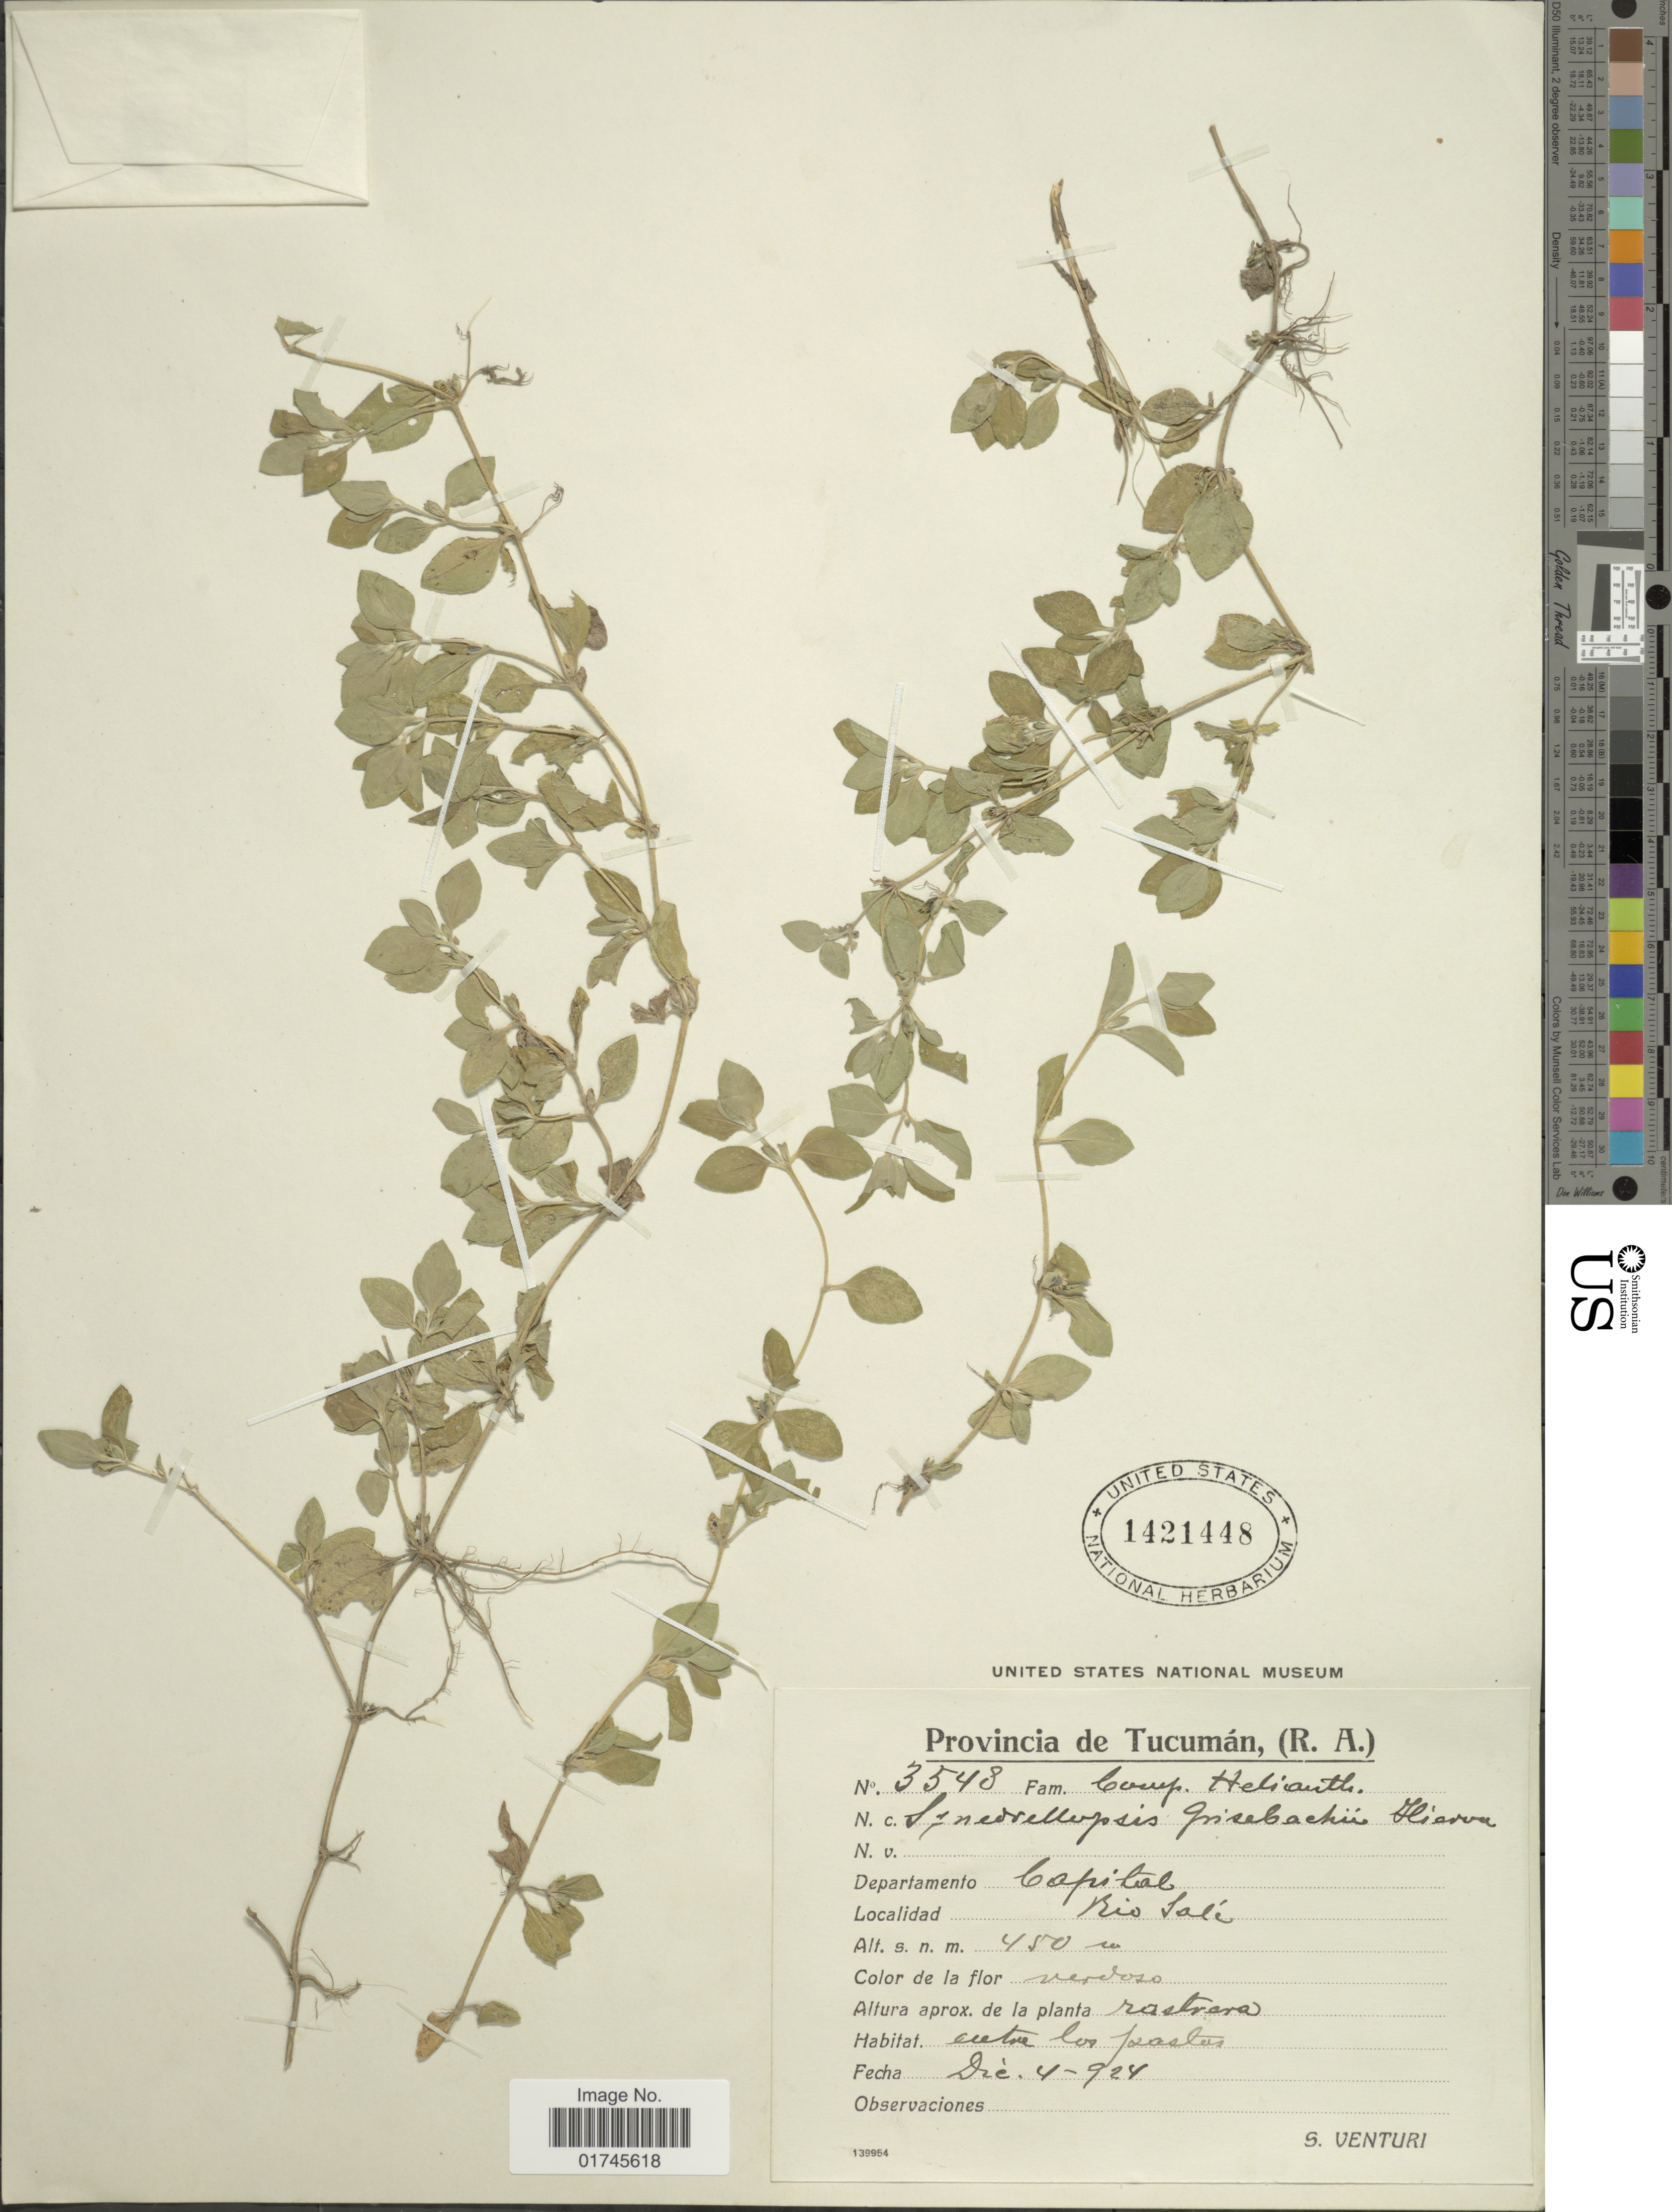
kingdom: Plantae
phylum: Tracheophyta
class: Magnoliopsida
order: Asterales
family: Asteraceae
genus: Synedrellopsis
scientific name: Synedrellopsis grisebachii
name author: Hieron. & Kuntze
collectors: S. Venturi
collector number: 3548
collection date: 1924-12-04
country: Argentina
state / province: Tucuman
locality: (R.A.), Departamento Capital, Rio Salé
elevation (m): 450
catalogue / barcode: US 1421448